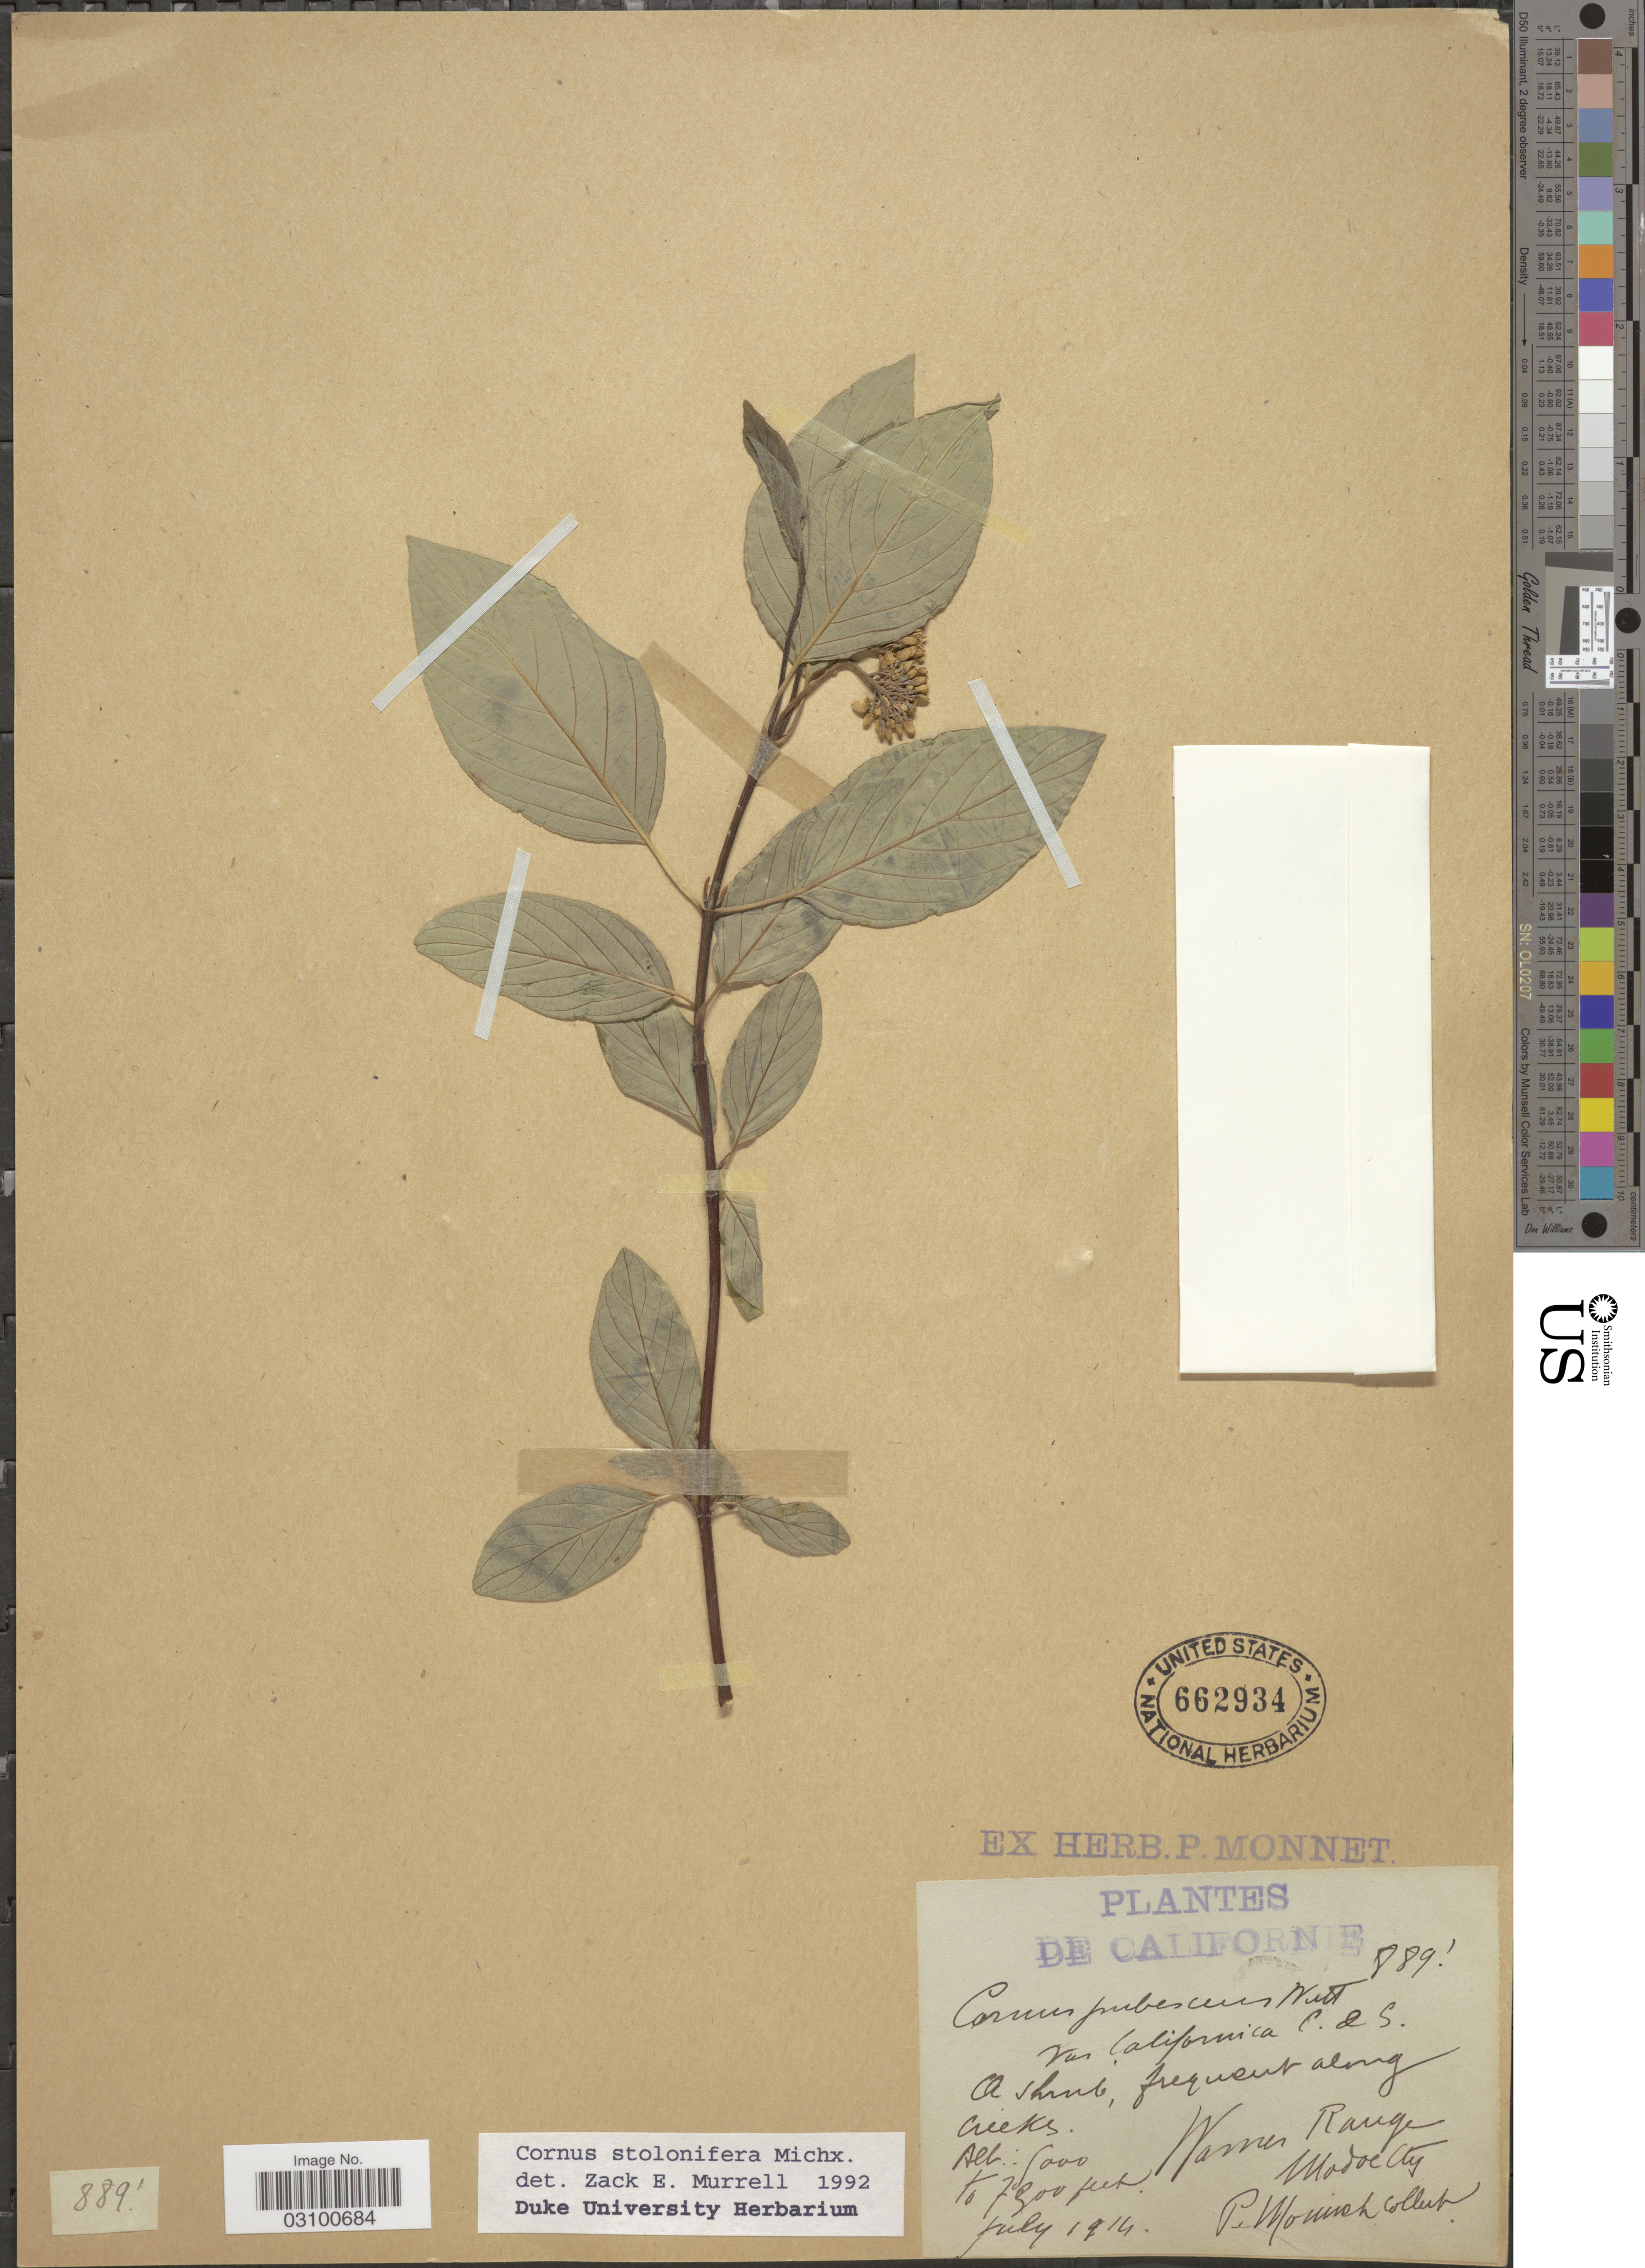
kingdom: Plantae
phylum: Tracheophyta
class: Magnoliopsida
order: Cornales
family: Cornaceae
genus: Cornus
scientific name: Cornus sericea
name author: L.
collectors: P. Monnet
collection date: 1914-07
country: United States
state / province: California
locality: Warner Range. Modoe City.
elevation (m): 1524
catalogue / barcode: US 662934